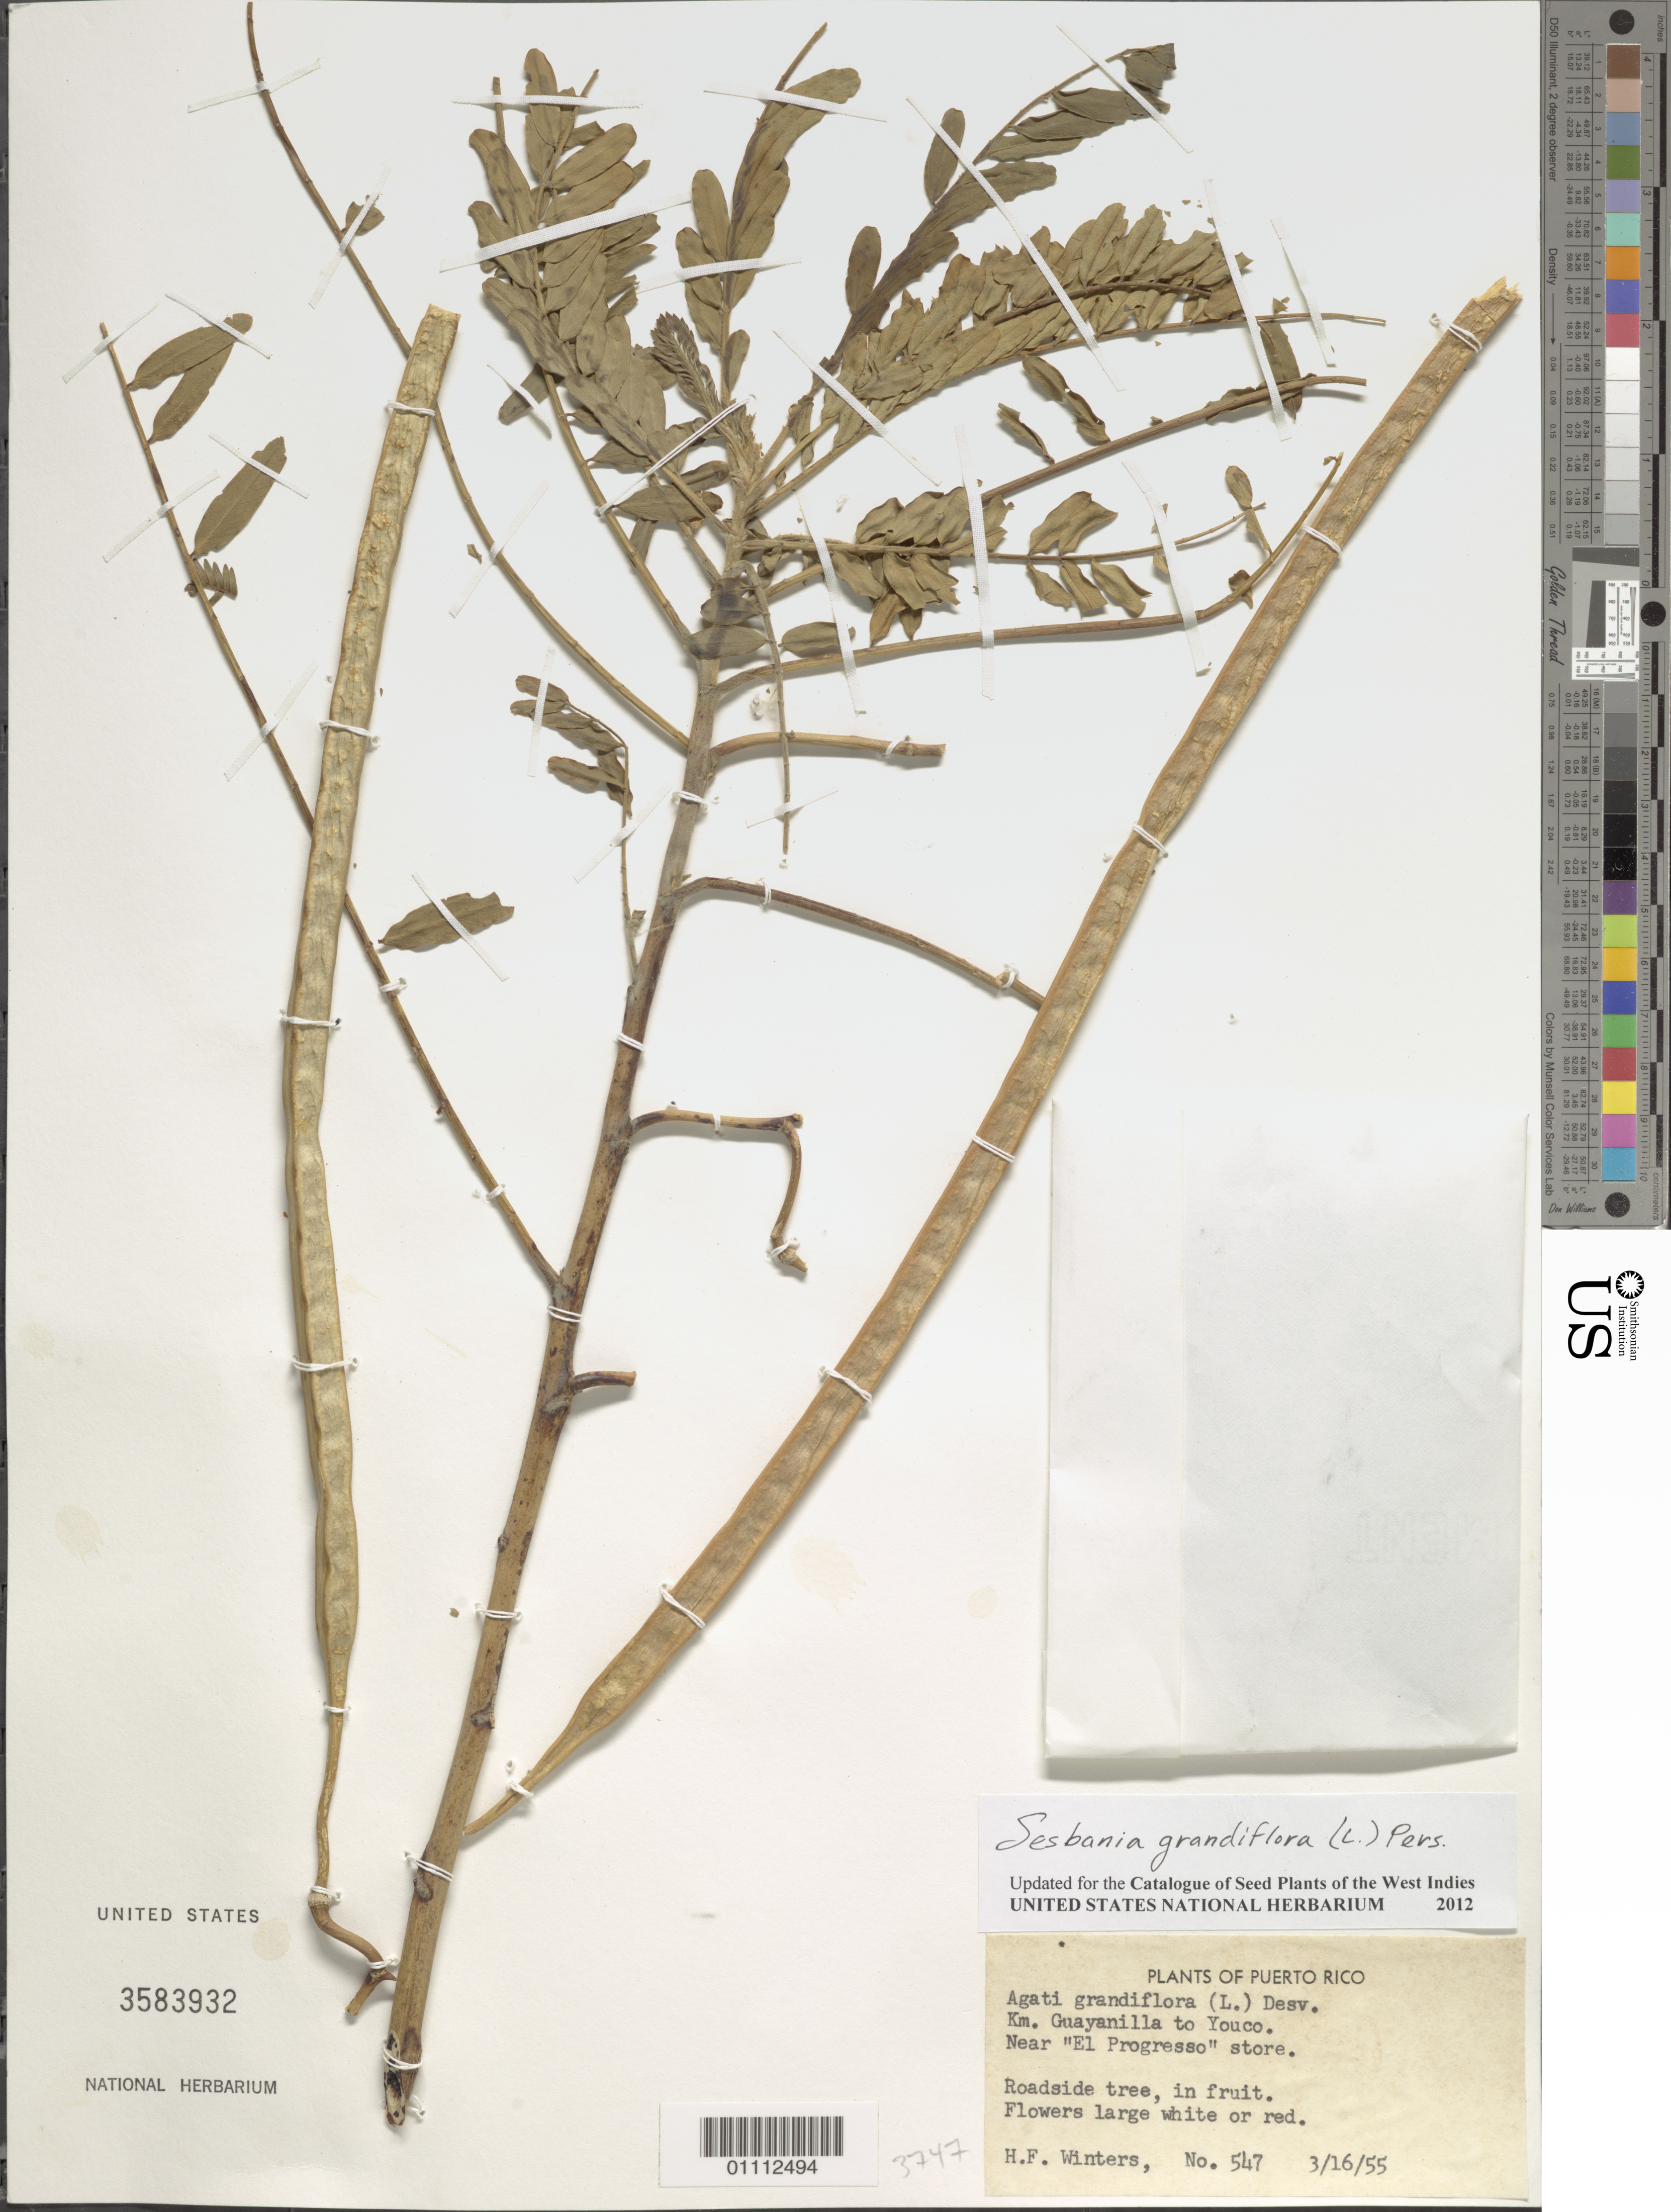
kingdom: Plantae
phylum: Tracheophyta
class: Magnoliopsida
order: Fabales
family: Fabaceae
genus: Sesbania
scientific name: Sesbania grandiflora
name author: (L.) Poir.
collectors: H. Winters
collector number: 547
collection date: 1955-03-16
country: Puerto Rico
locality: Guayanilla to Youco, near "El Progresso" store.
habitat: Roadside.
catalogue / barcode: US 3583932